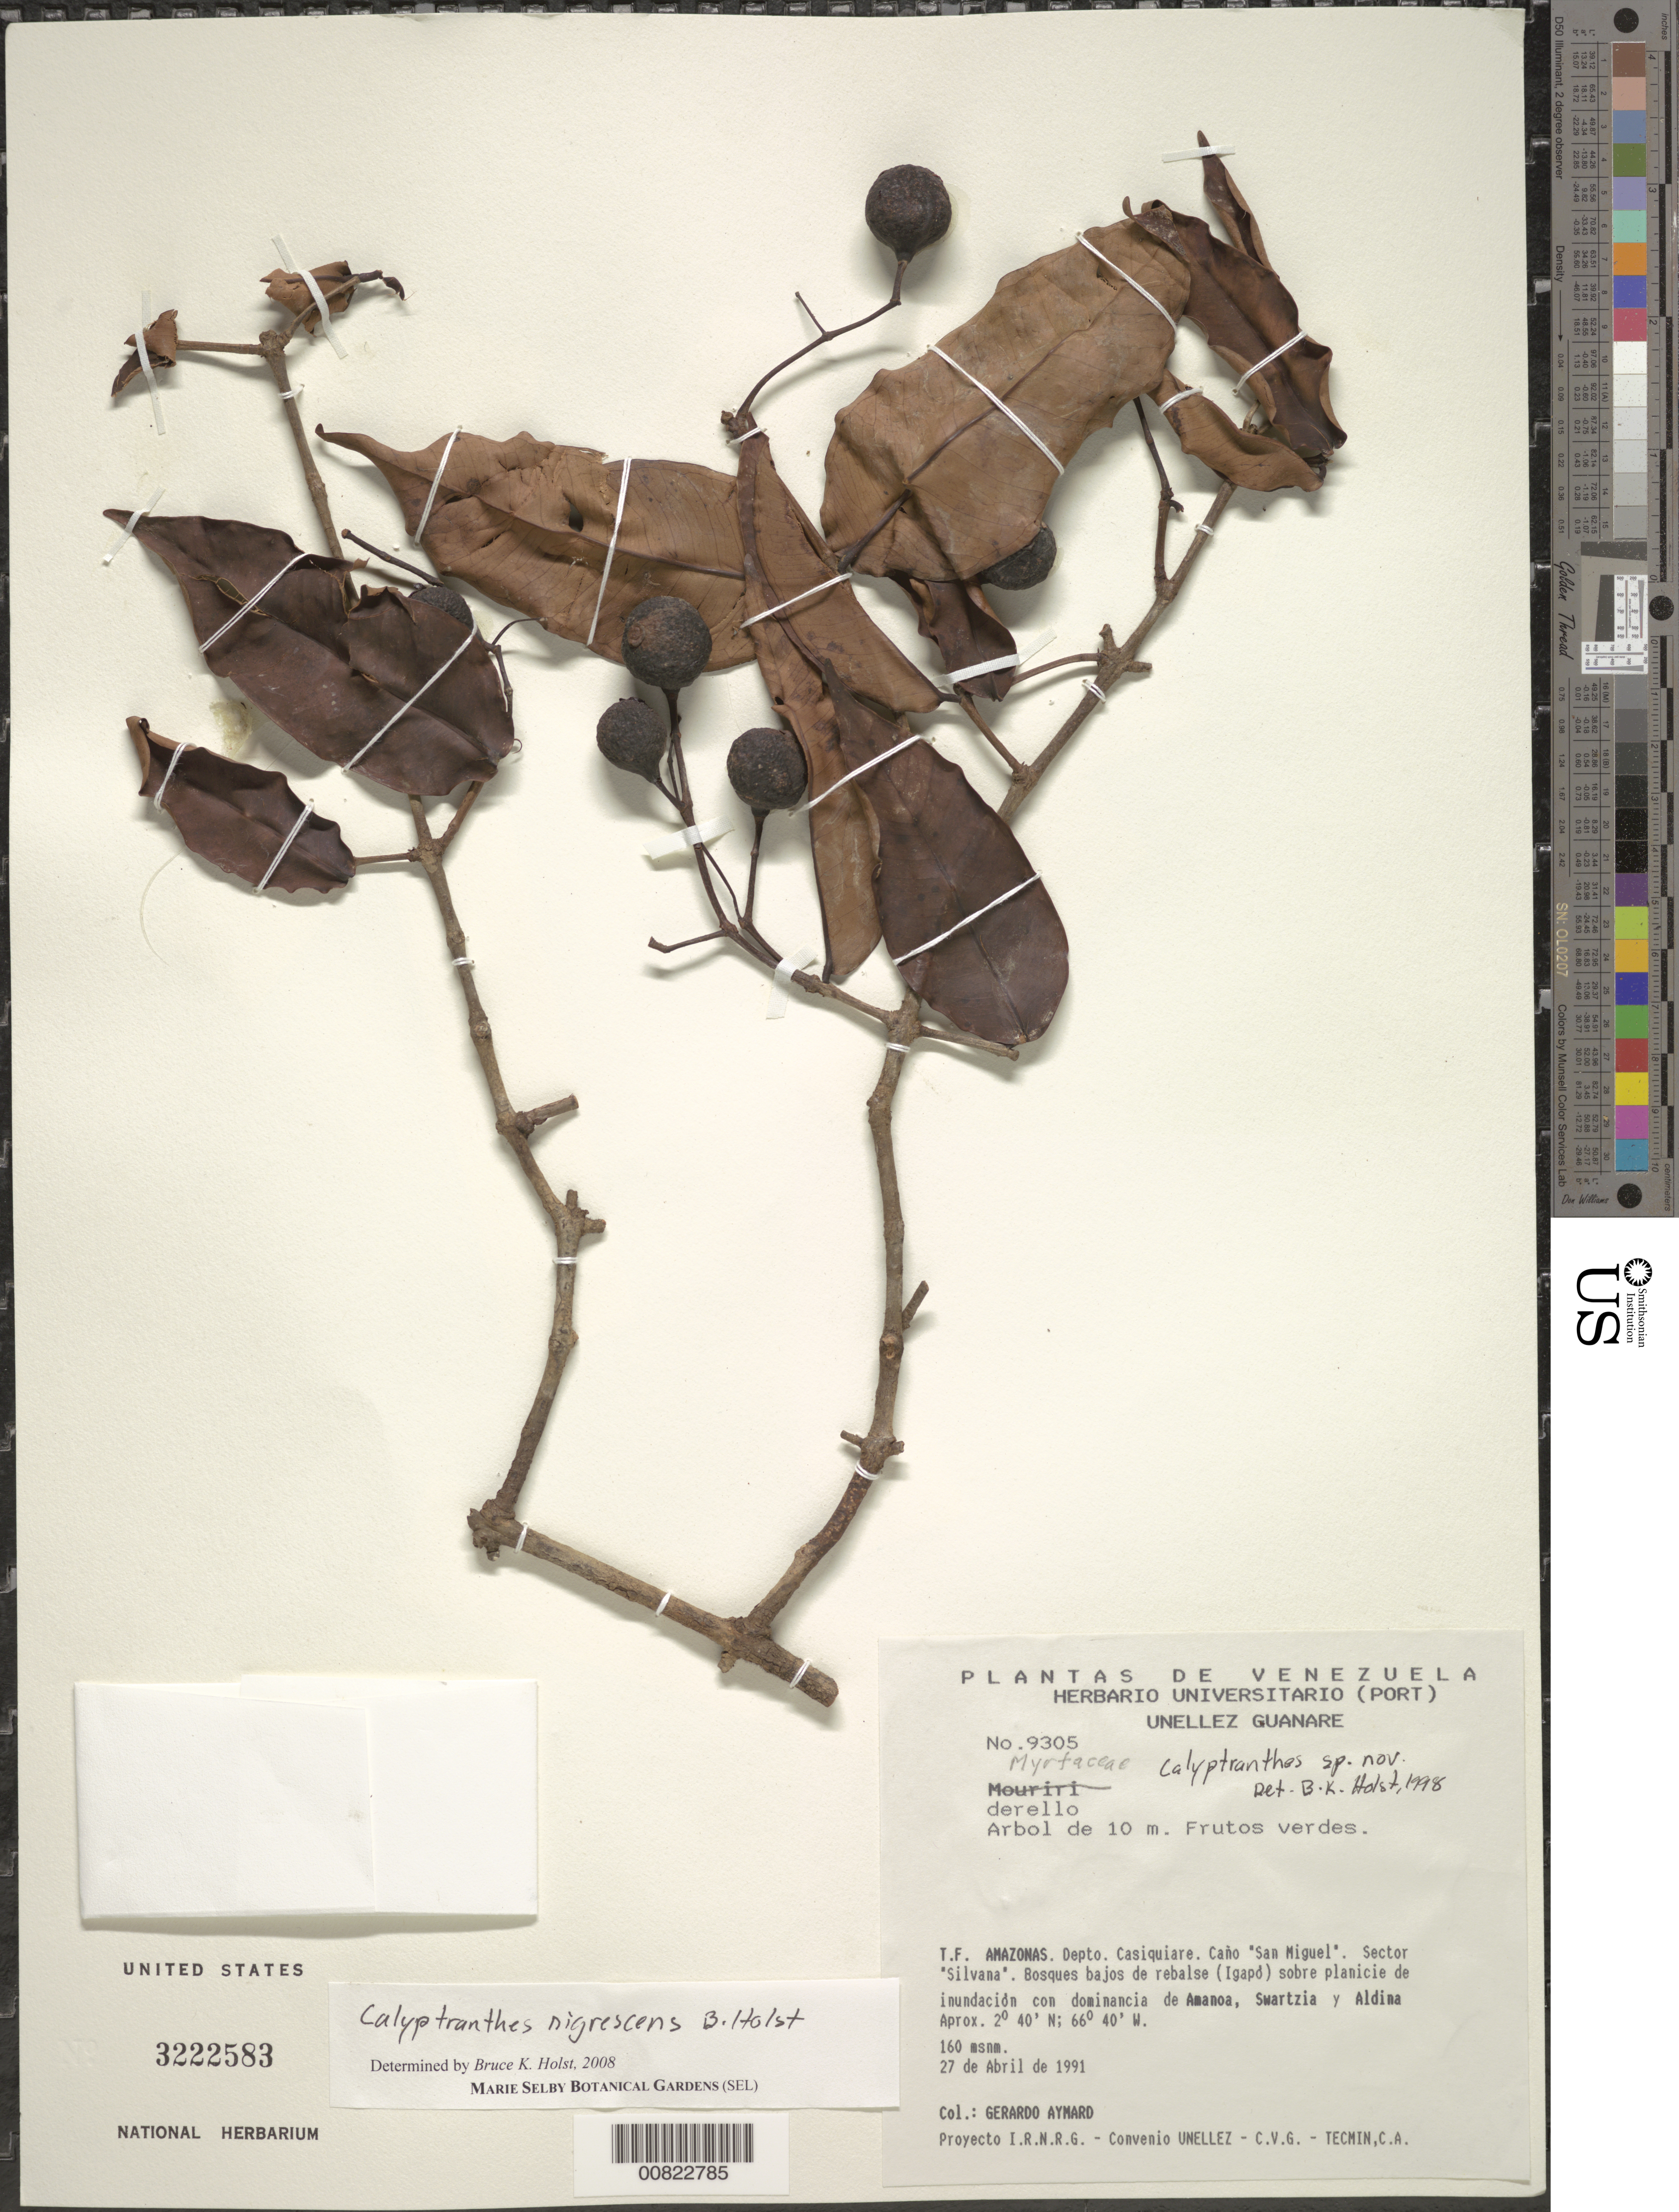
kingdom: Plantae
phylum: Tracheophyta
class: Magnoliopsida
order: Myrtales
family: Myrtaceae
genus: Myrcia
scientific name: Myrcia celaenensis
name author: E. Lucas & K. Samra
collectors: G. A. Aymard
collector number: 9305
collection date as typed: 27-Apr-91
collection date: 1991-04-27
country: Venezuela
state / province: Amazonas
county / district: Maroa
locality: Caño "San Miguel", Sector "Silvana"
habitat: Bosques bajos de rebalse (Igapo) sobre planicie de inundacion con dominancia de Amanoa, Swartzia y Aldina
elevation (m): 160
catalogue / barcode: US 3222583